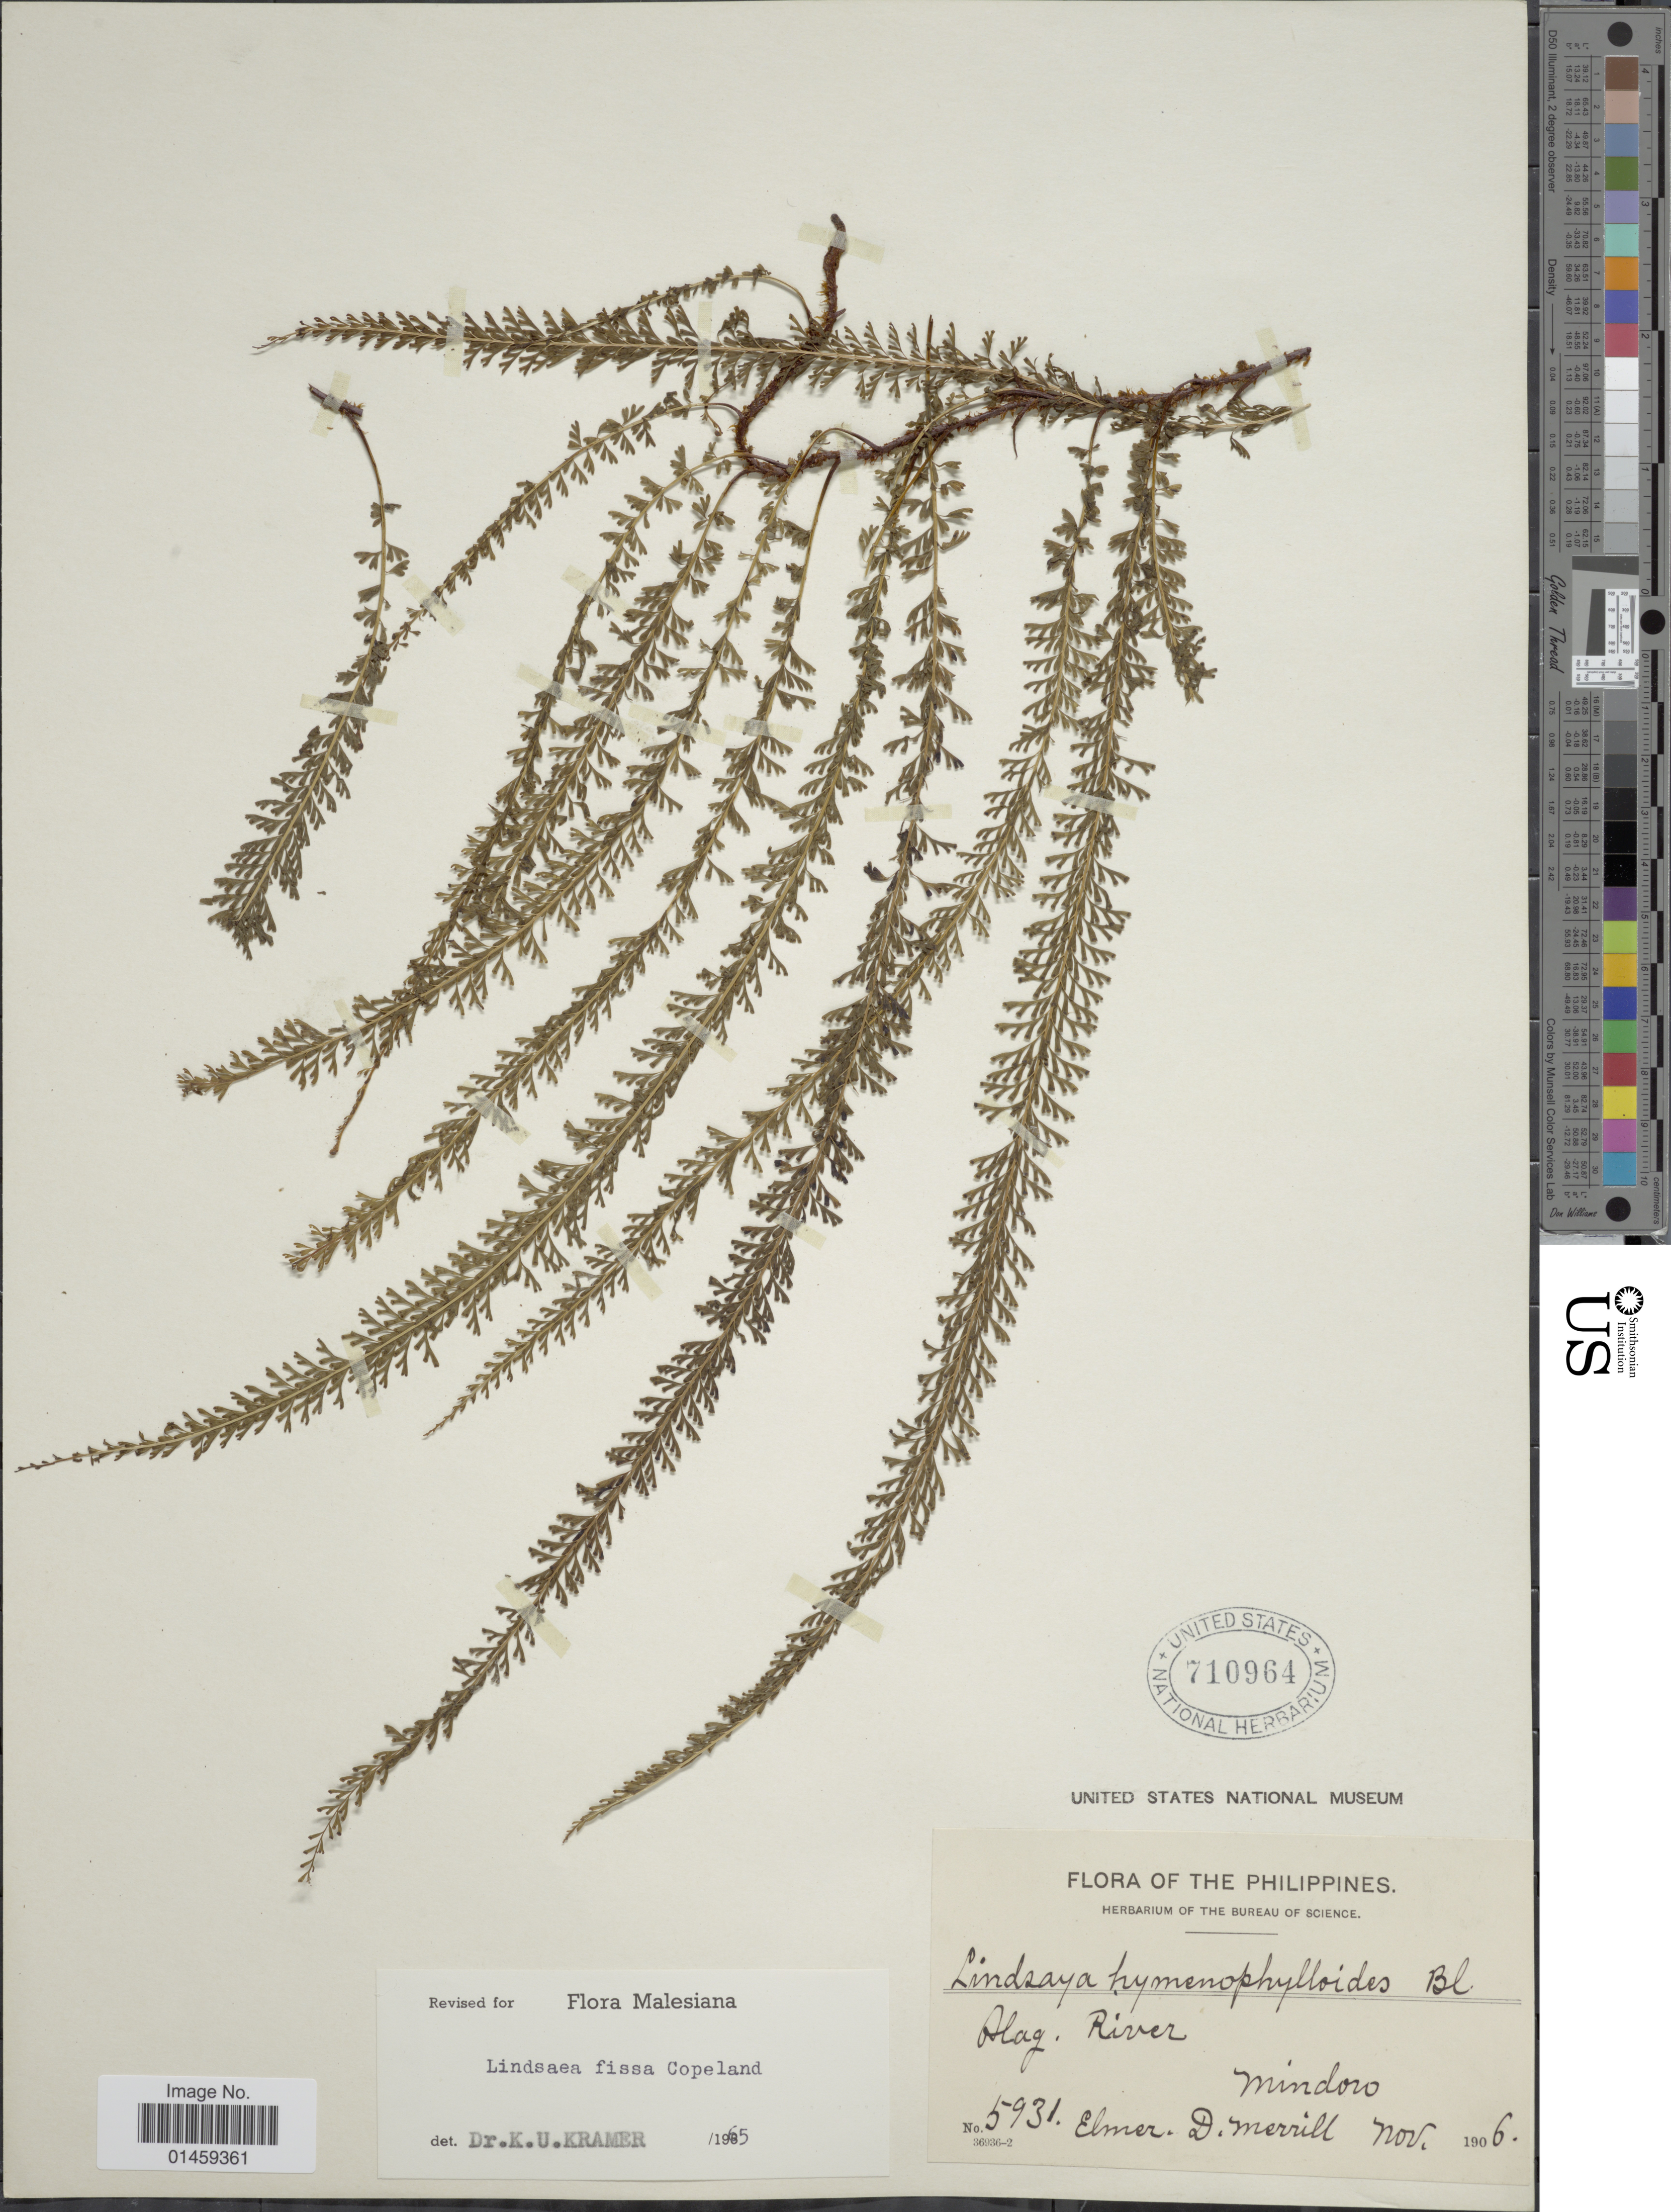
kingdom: Plantae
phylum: Tracheophyta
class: Polypodiopsida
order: Polypodiales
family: Lindsaeaceae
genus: Lindsaea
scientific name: Lindsaea fissa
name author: Copel.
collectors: E. D. Merrill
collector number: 5931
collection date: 1906-11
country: Philippines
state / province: Mimaropa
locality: Alag. River. Mindoro.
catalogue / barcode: US 710964